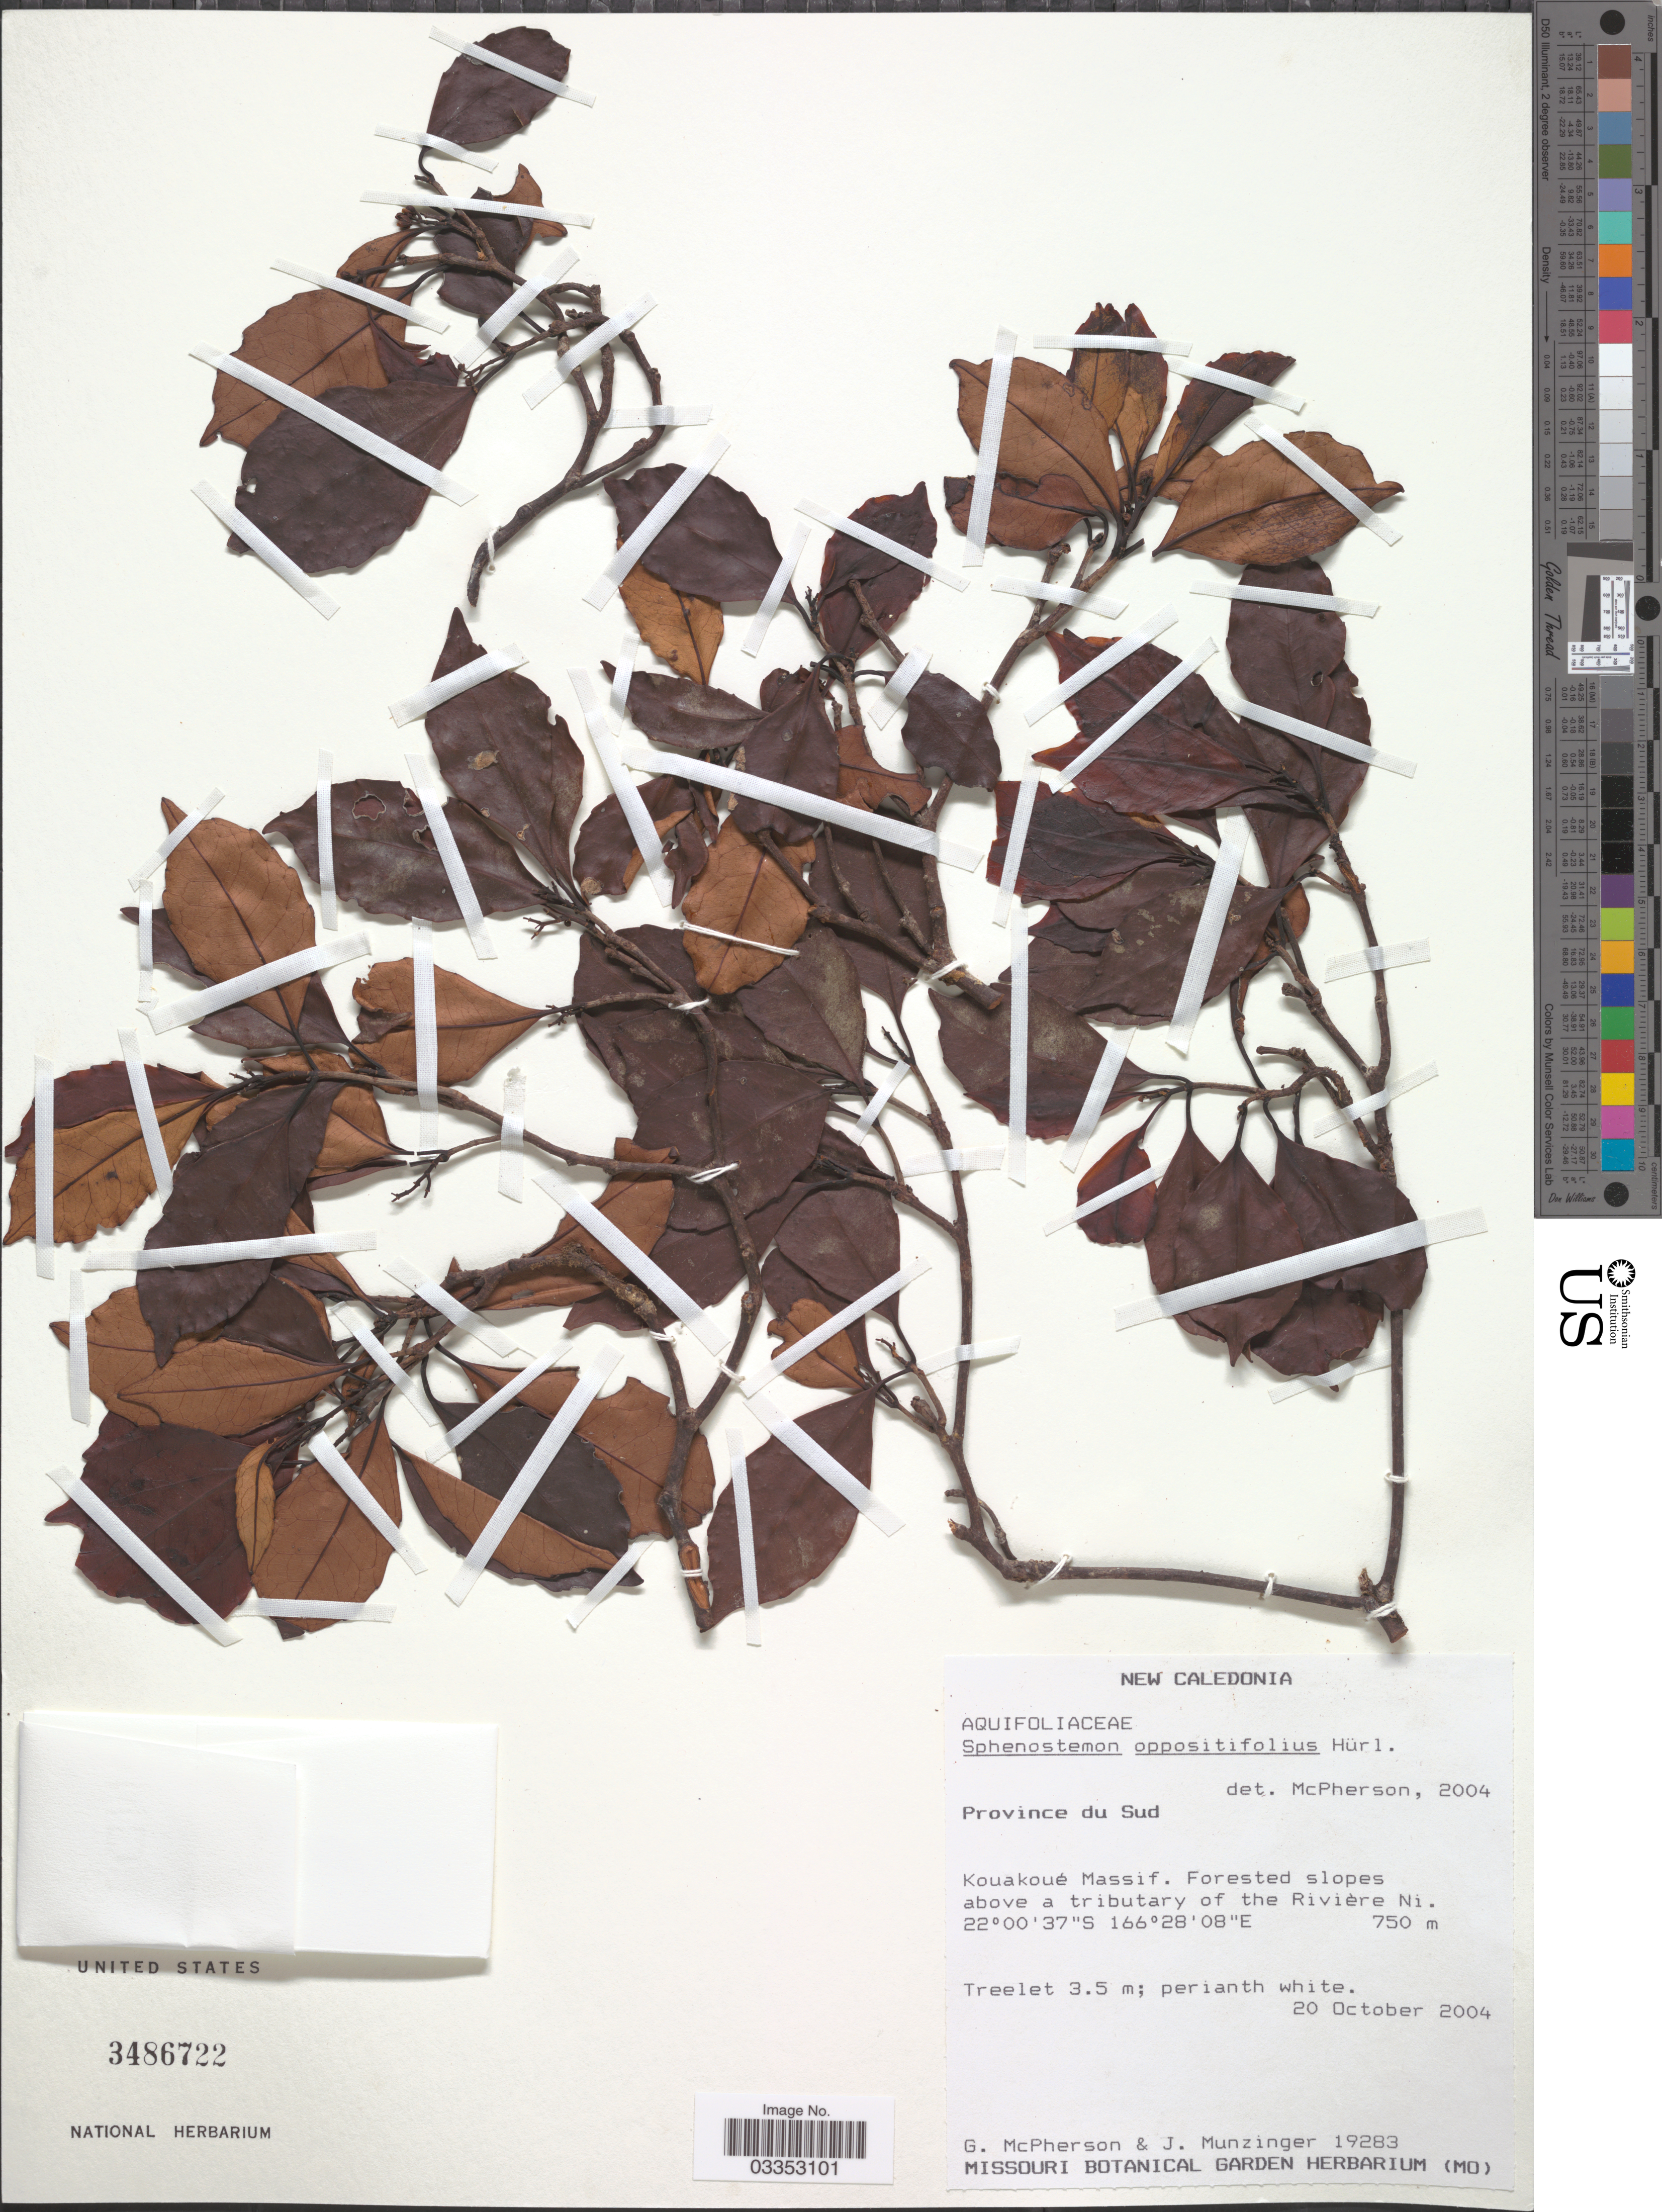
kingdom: Plantae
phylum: Tracheophyta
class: Magnoliopsida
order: Paracryphiales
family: Paracryphiaceae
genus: Sphenostemon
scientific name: Sphenostemon oppositifolius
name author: Hürl.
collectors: G. McPherson & J. K. Munzinger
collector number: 19283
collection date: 2004-10-20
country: New Caledonia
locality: Province du Sud. Kouakoué Massif. Forested slopes above tributary of the Rivière Ni.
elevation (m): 750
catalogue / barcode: US 3486722